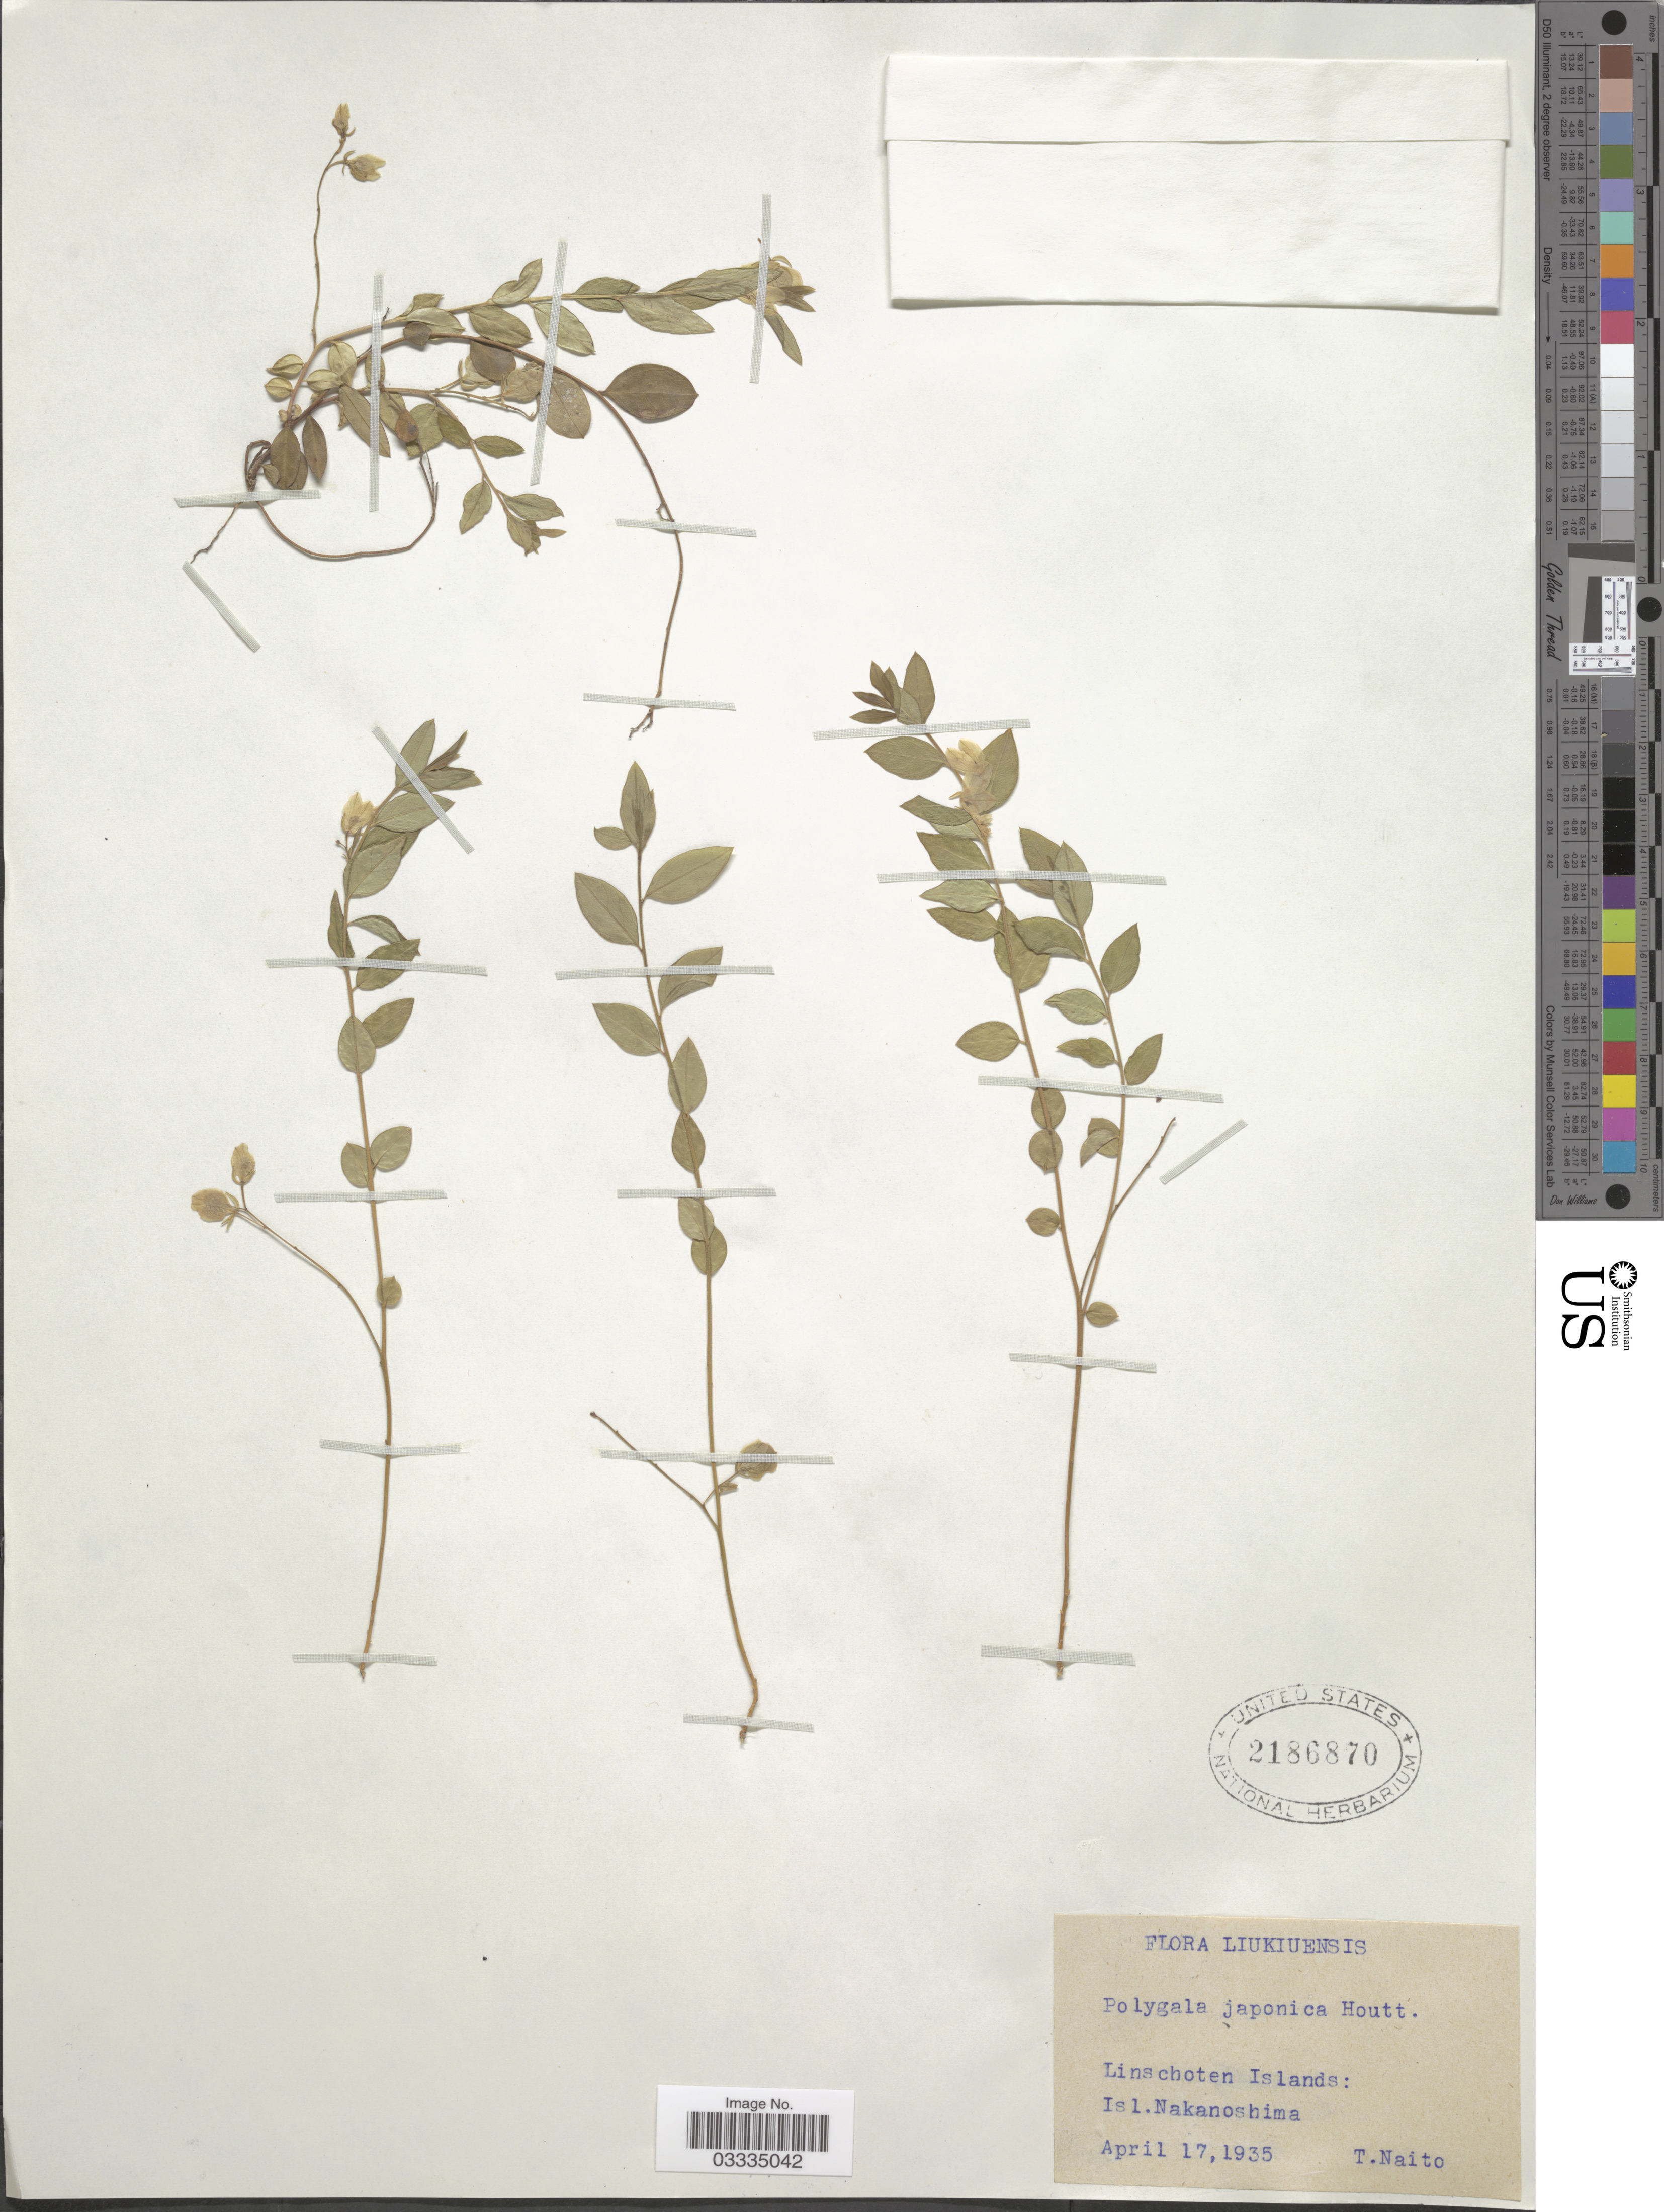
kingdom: Plantae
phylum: Tracheophyta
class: Magnoliopsida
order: Fabales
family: Polygalaceae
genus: Polygala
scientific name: Polygala japonica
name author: Houtt.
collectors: T. Naito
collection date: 1935-04-17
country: Japan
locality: Liukiuensis. Linschote Islands: Isl. Nakanoshima.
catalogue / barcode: US 2186870